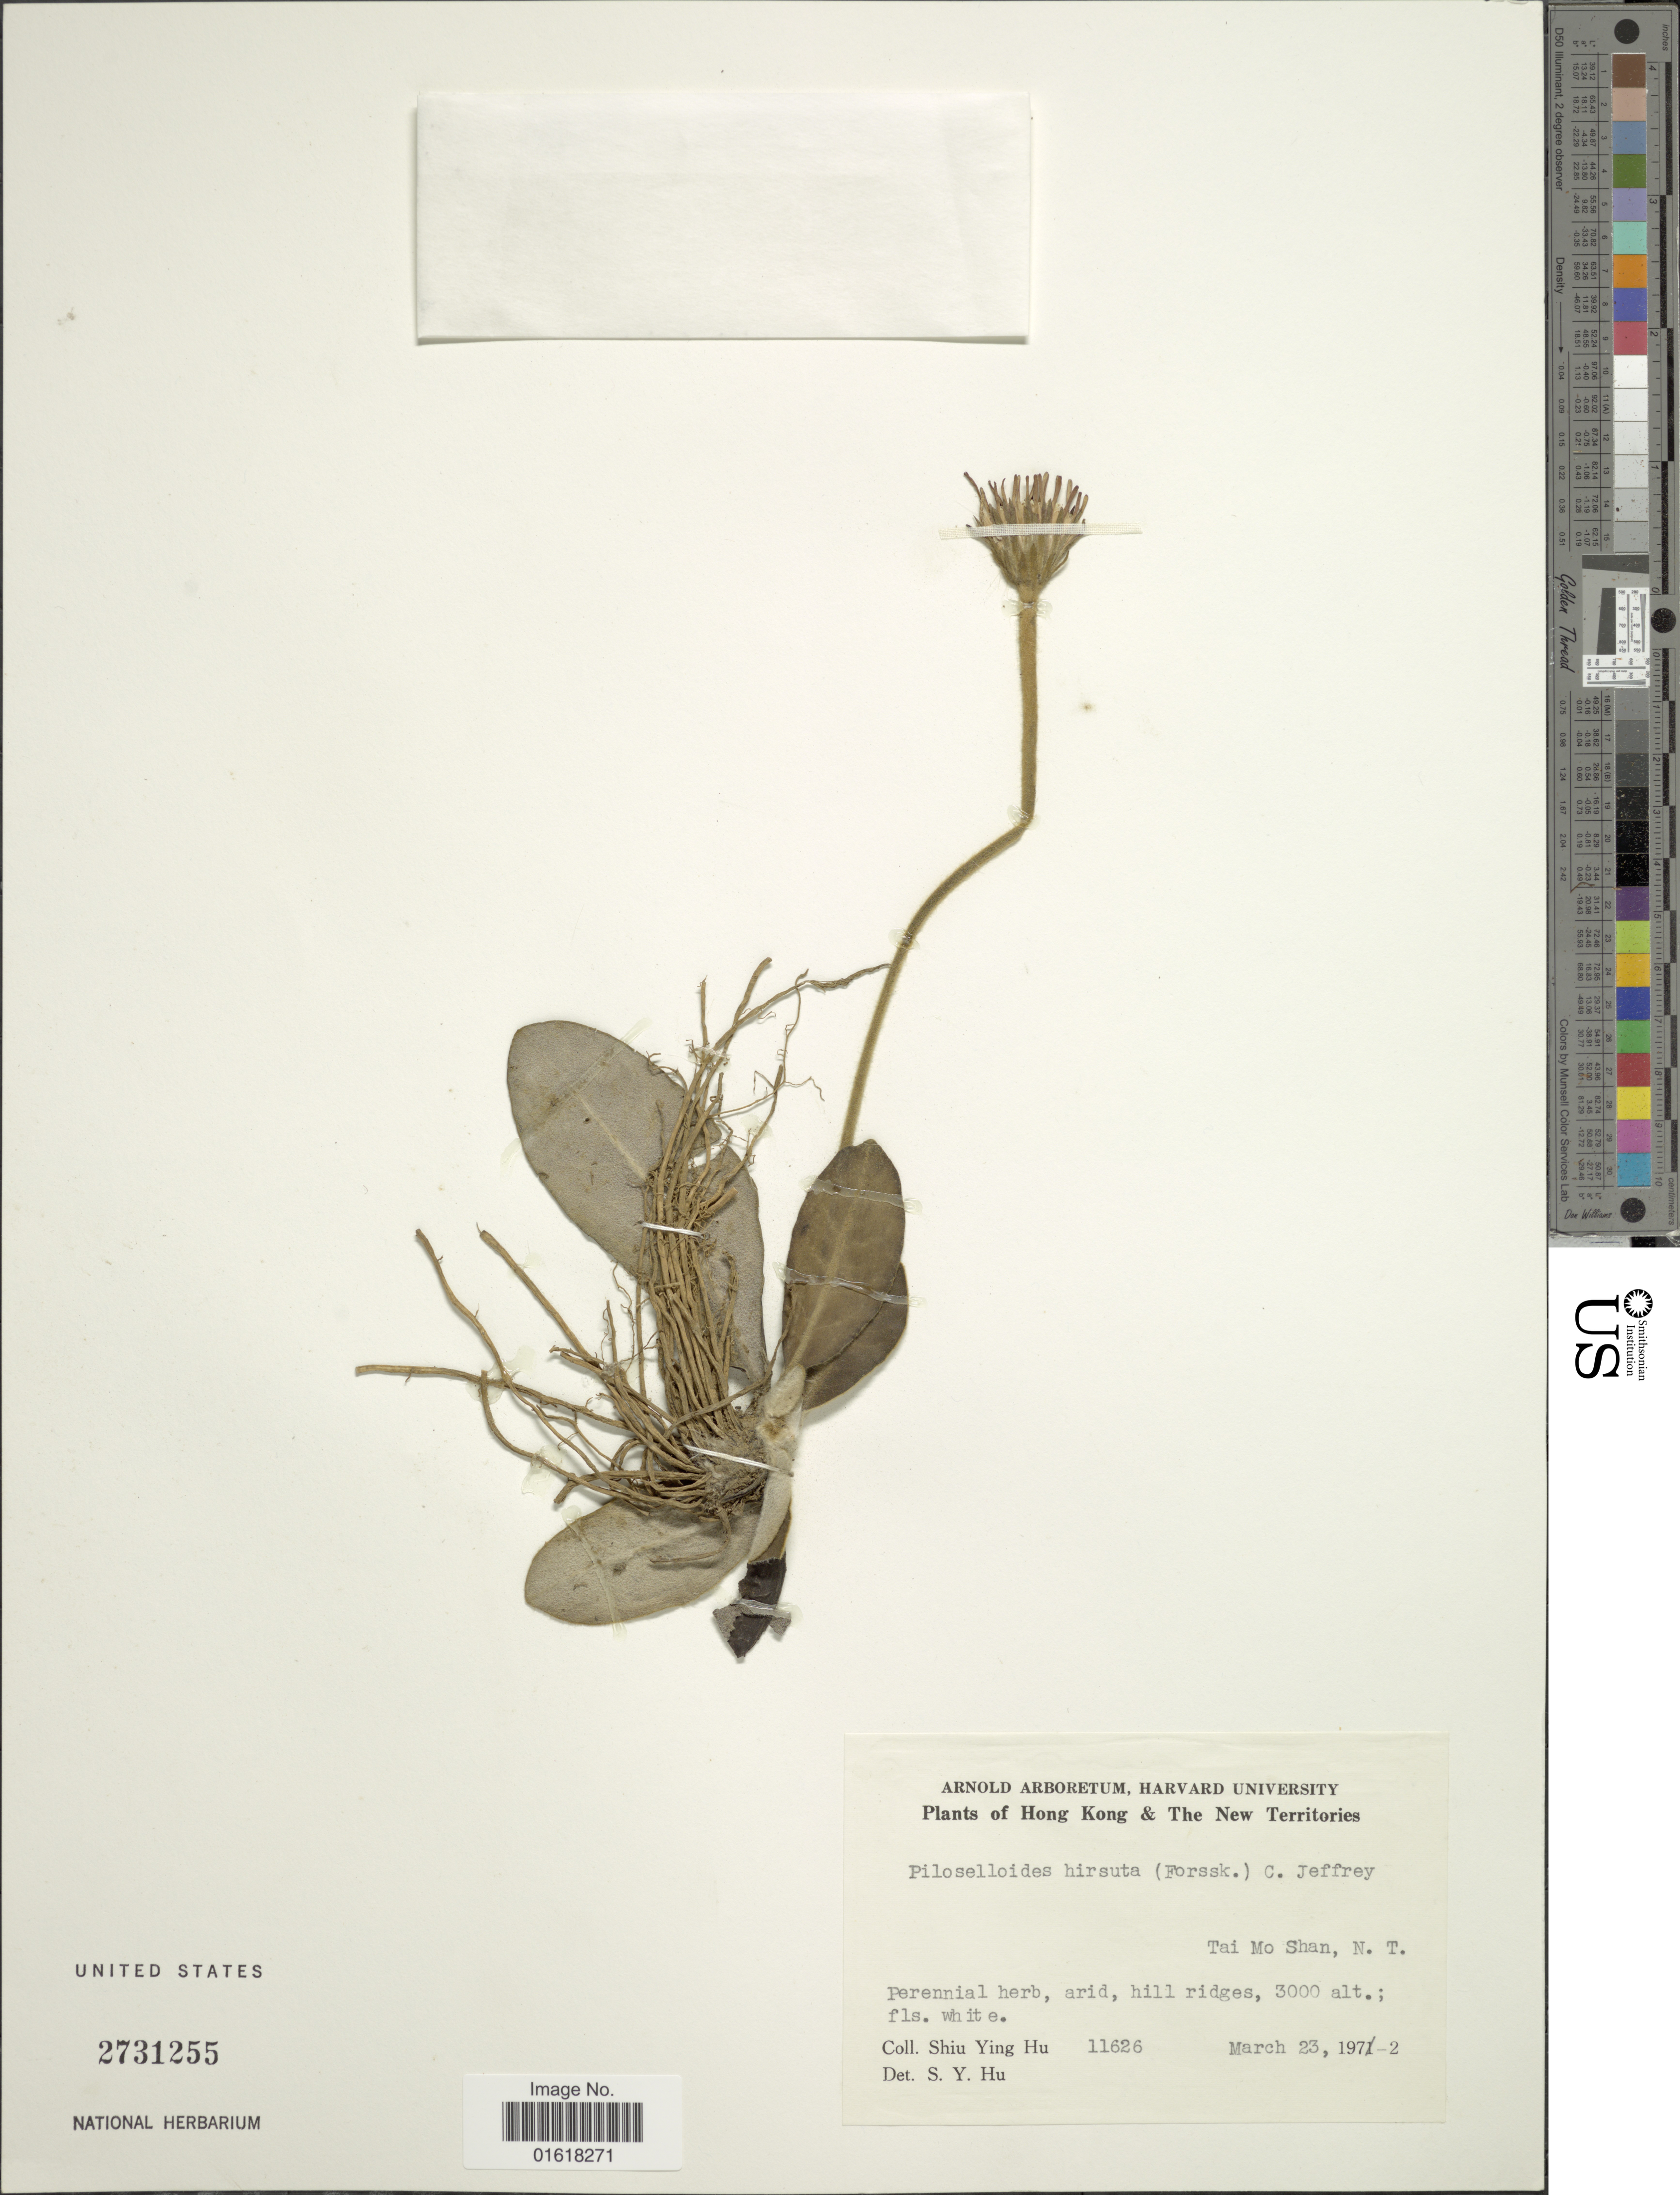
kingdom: Plantae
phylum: Tracheophyta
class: Magnoliopsida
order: Asterales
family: Asteraceae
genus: Piloselloides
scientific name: Piloselloides hirsuta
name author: (Forssk.) C. Jeffrey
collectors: S. Y. Hu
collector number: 11626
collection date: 1972-03-23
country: China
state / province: Hong Kong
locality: Hong Kong & The New Territories. Tai Mo Shan, N. T.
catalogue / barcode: US 2731255